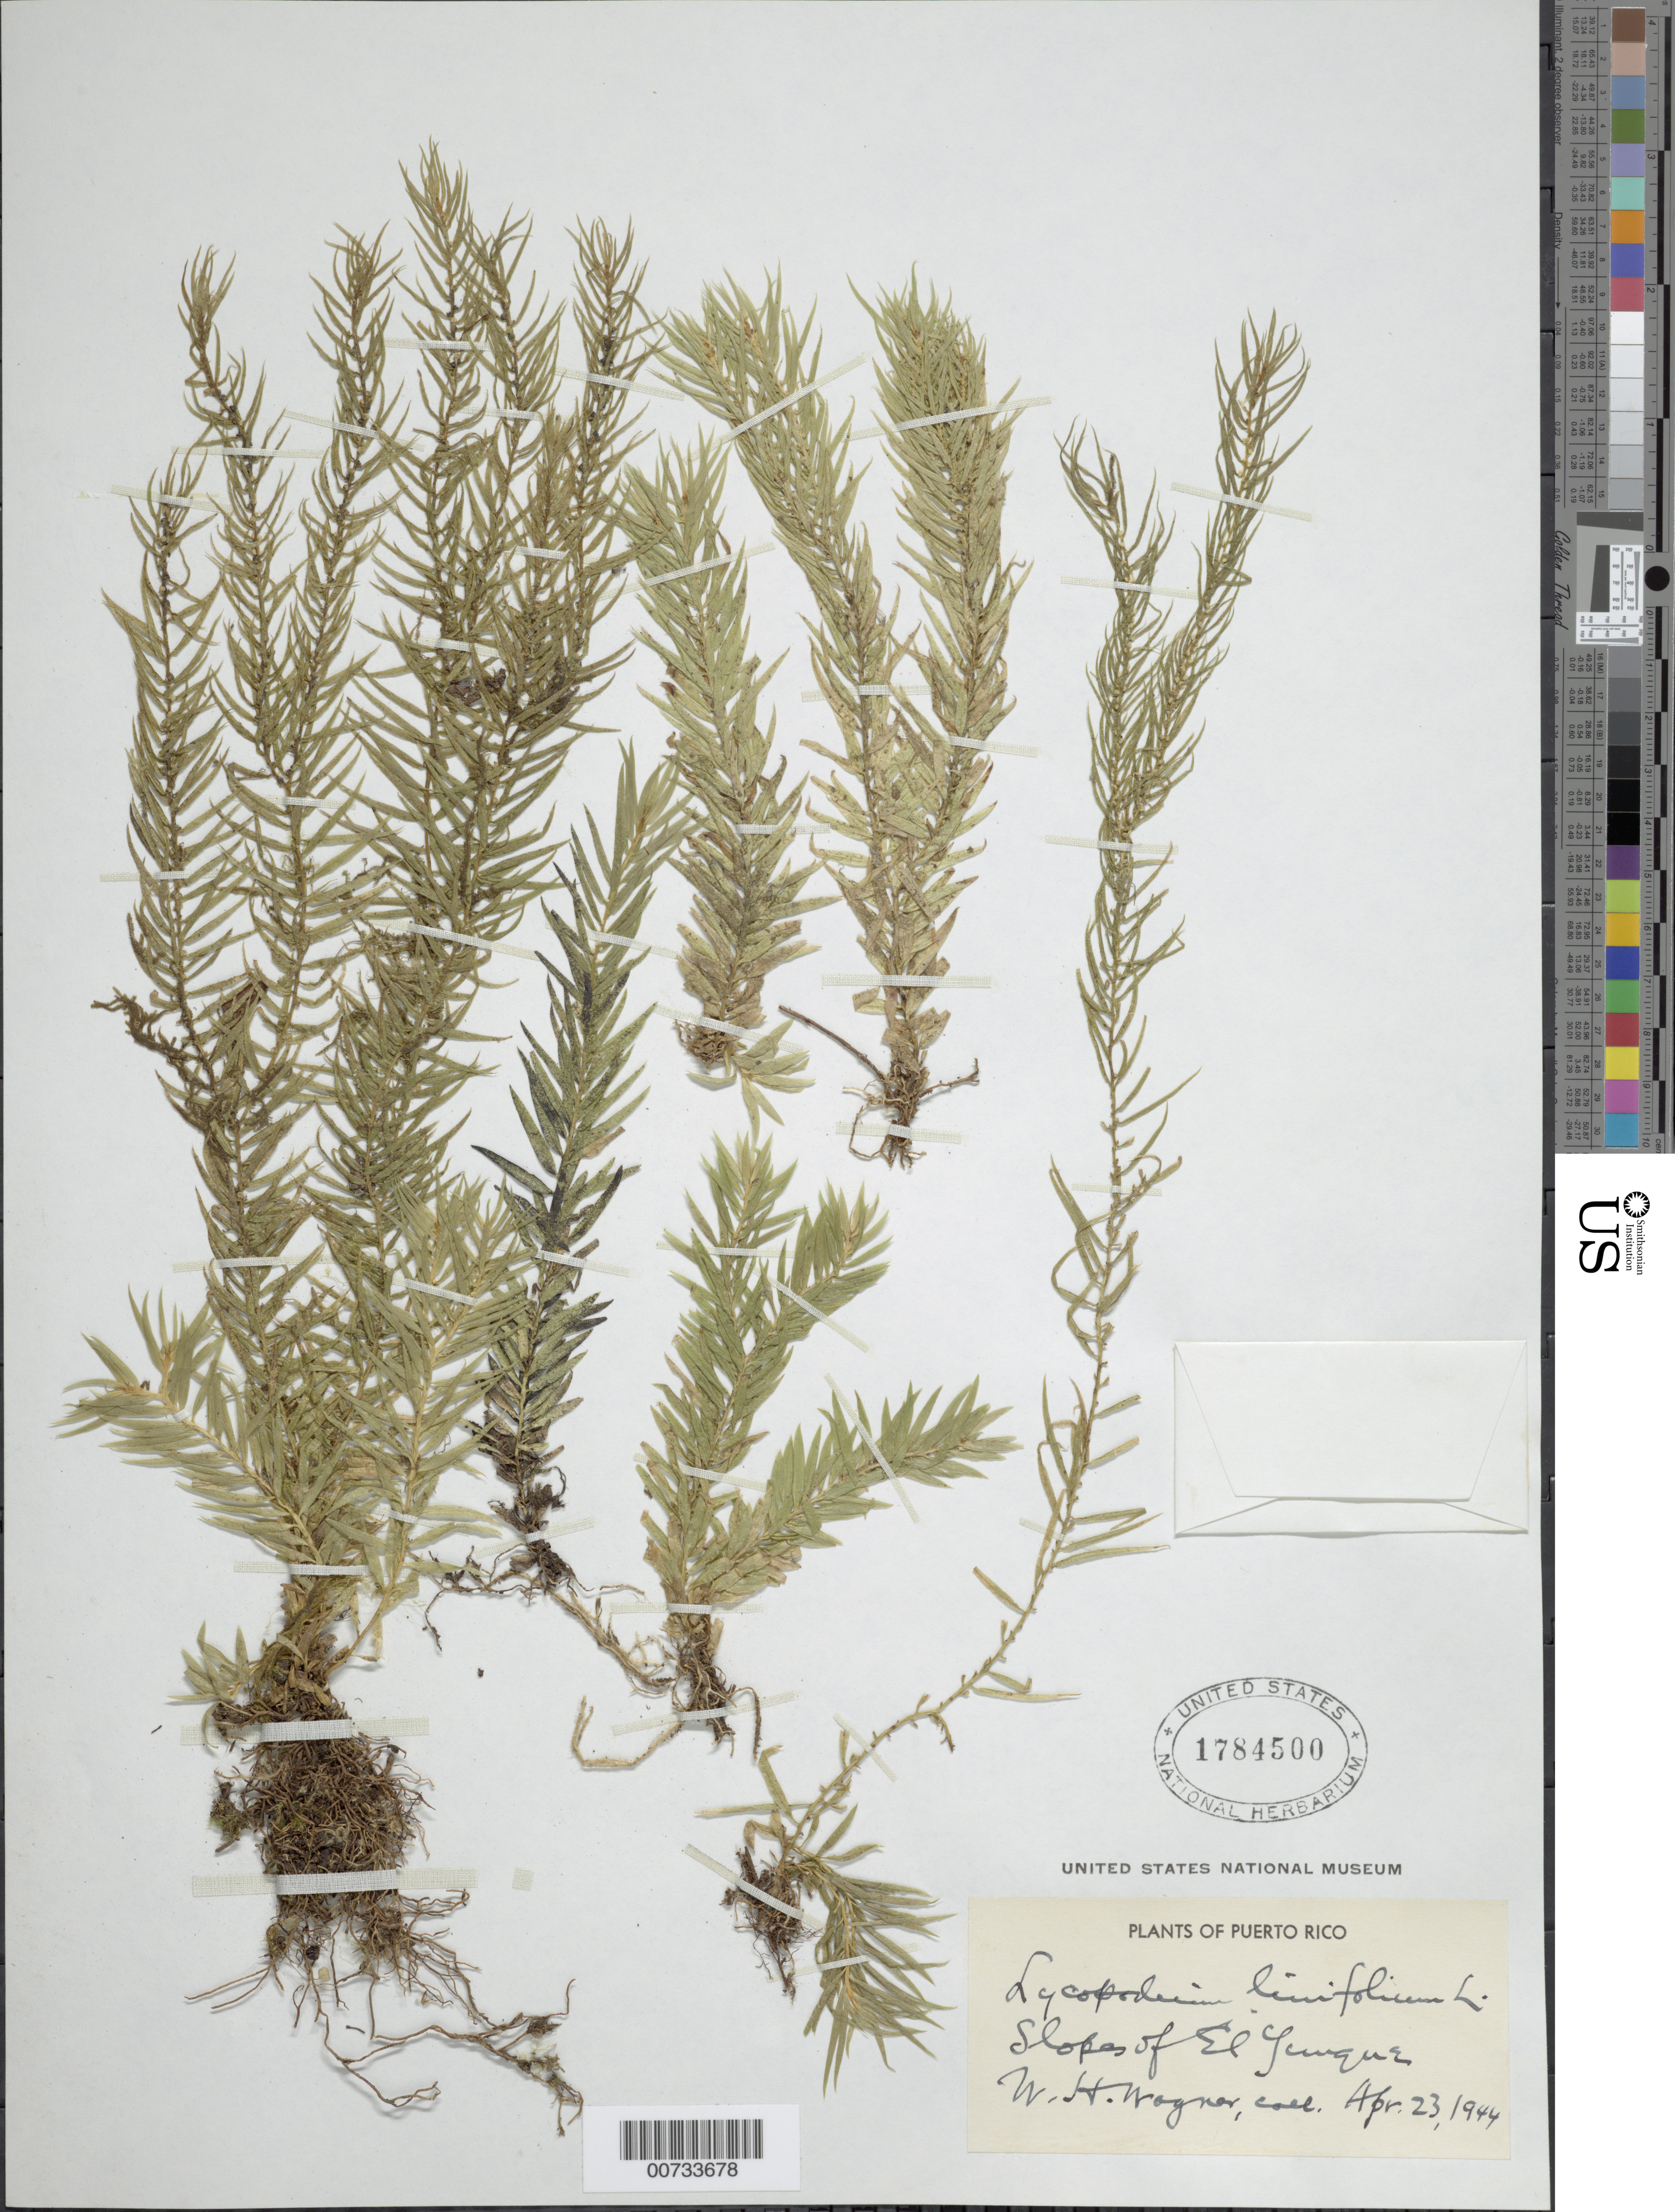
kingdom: Plantae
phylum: Tracheophyta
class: Lycopodiopsida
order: Lycopodiales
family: Lycopodiaceae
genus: Phlegmariurus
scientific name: Phlegmariurus linifolius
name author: (L.) B. Øllg.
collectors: W. H. Wagner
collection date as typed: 23 Apr 1944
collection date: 1944-04-23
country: Puerto Rico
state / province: Río Grande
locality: El Yunque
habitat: Slopes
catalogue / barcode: US 1784500